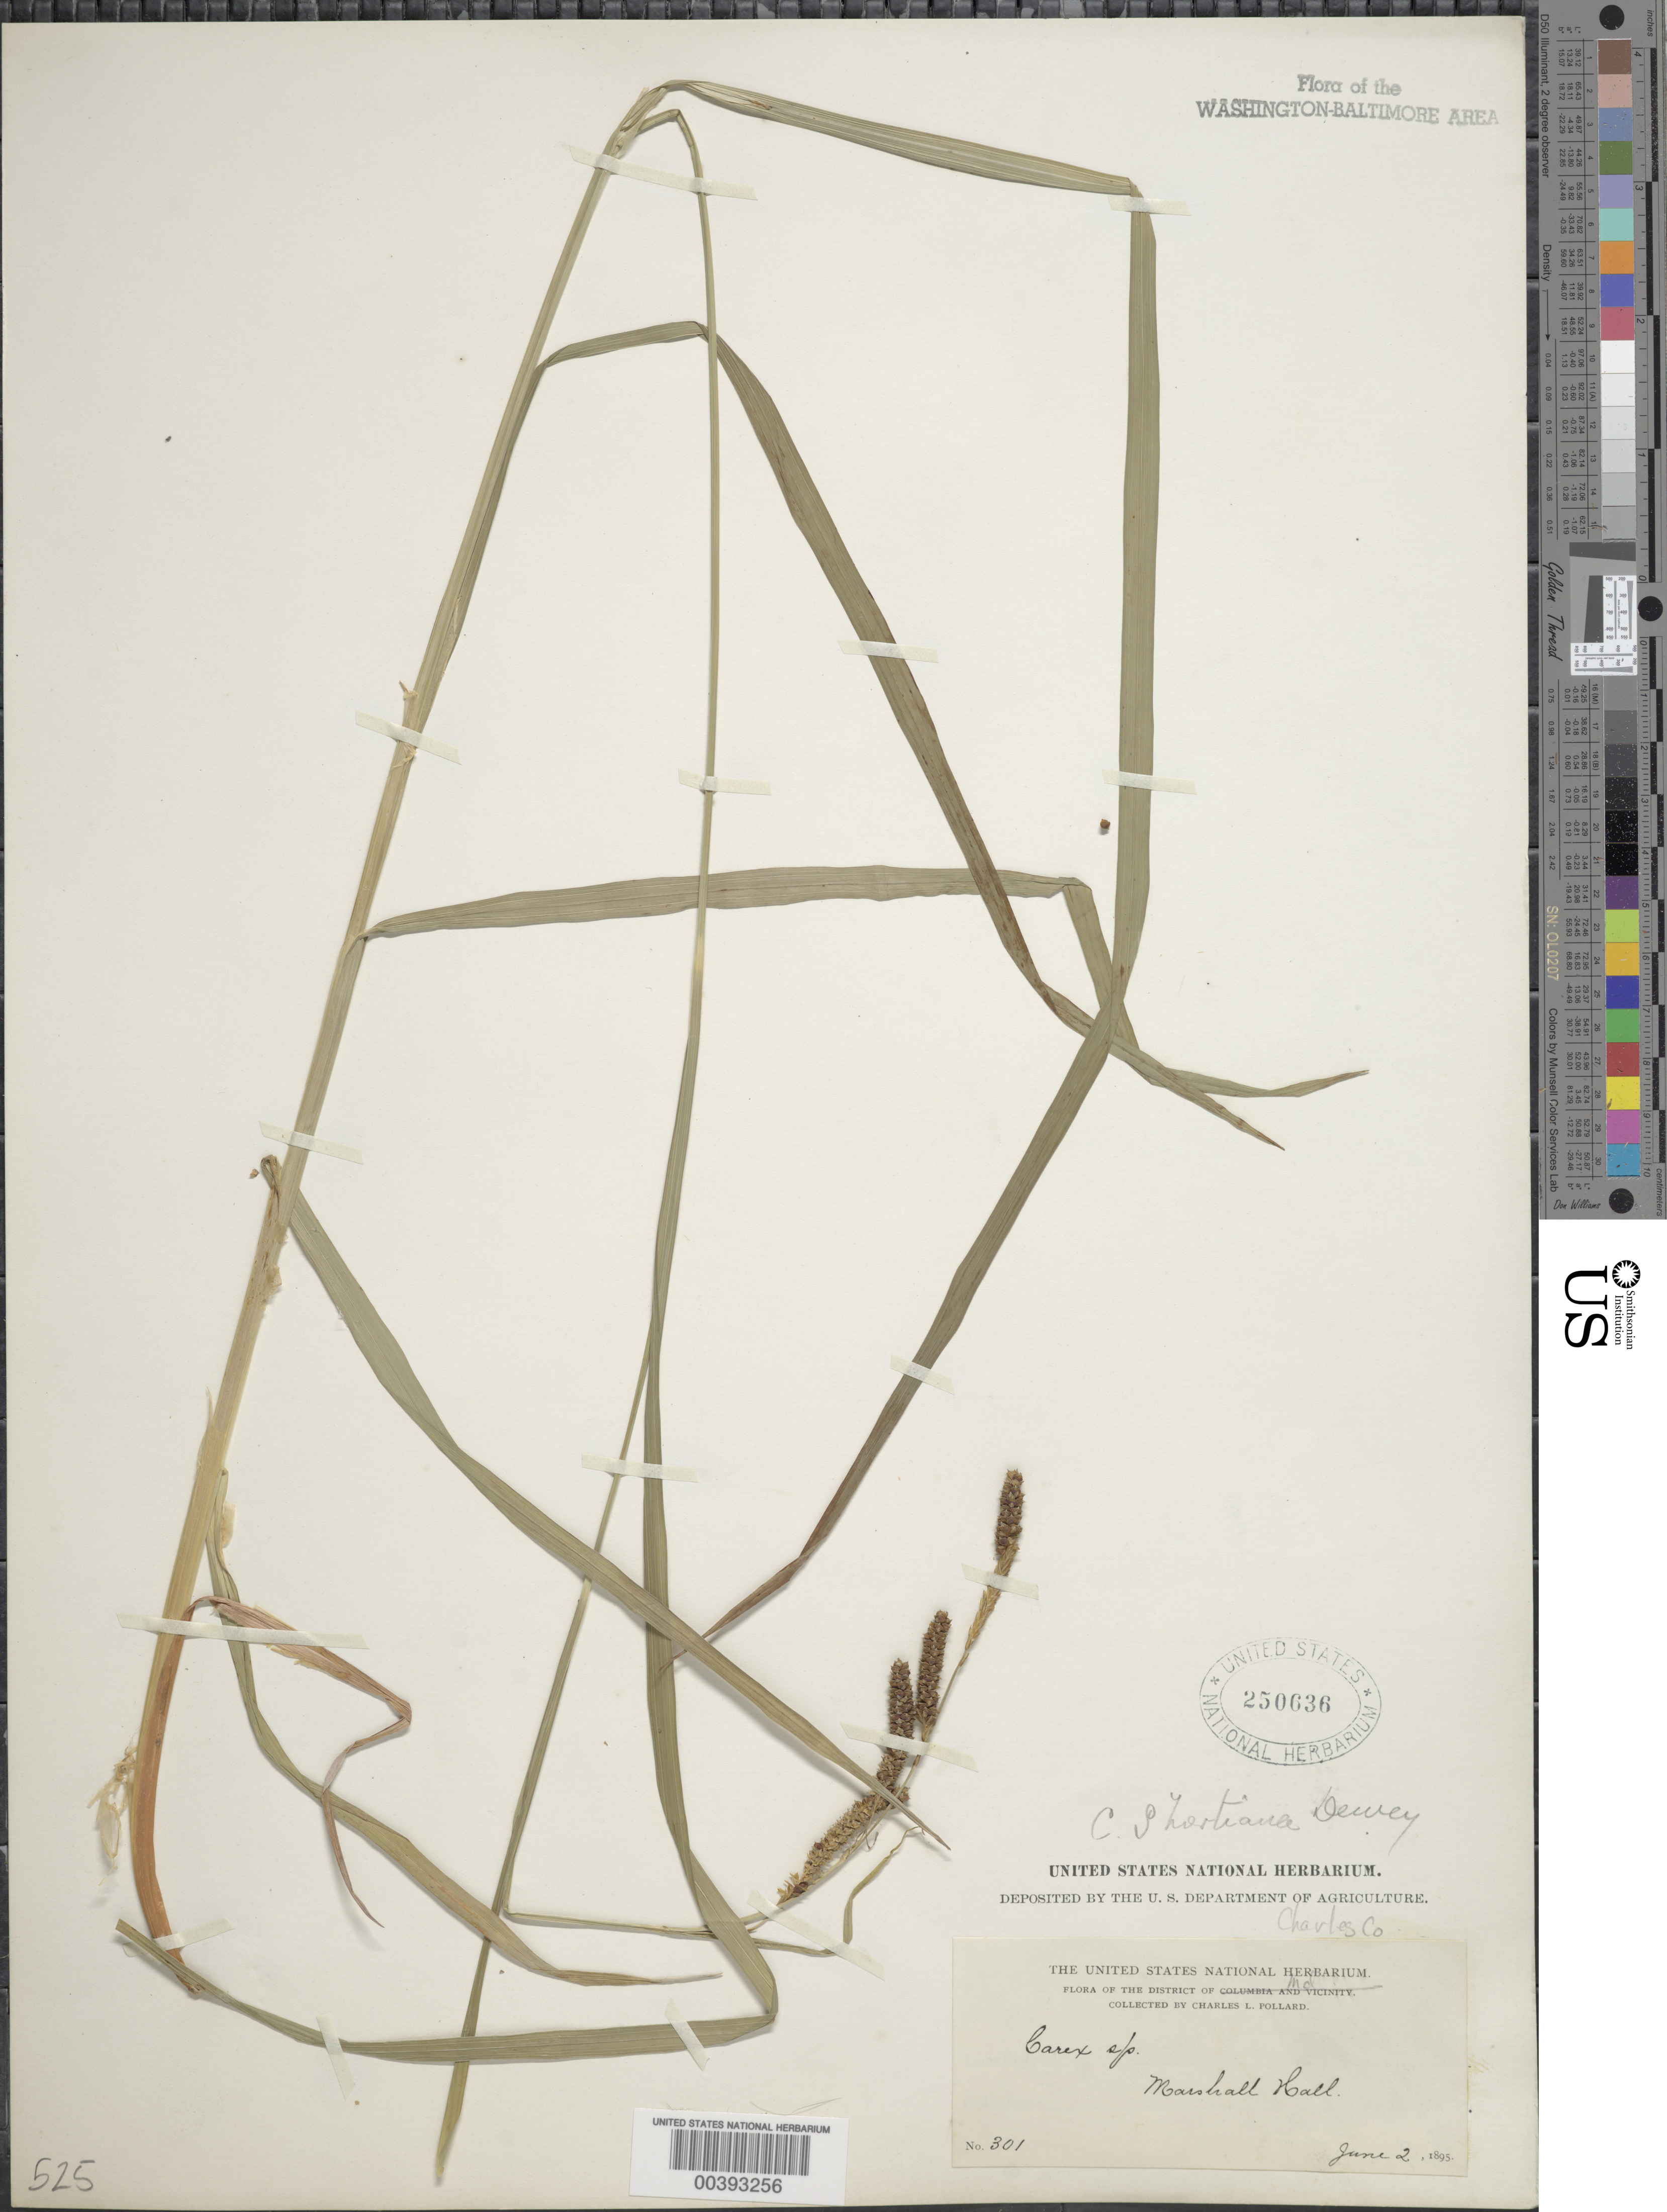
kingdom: Plantae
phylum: Tracheophyta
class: Liliopsida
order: Poales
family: Cyperaceae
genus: Carex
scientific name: Carex shortiana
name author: Dewey & Torr.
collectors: C. L. Pollard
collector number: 301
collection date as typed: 02 Jun 1895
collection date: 1895-06-02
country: United States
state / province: Maryland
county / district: Charles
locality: Marshall Hall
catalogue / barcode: US 250636